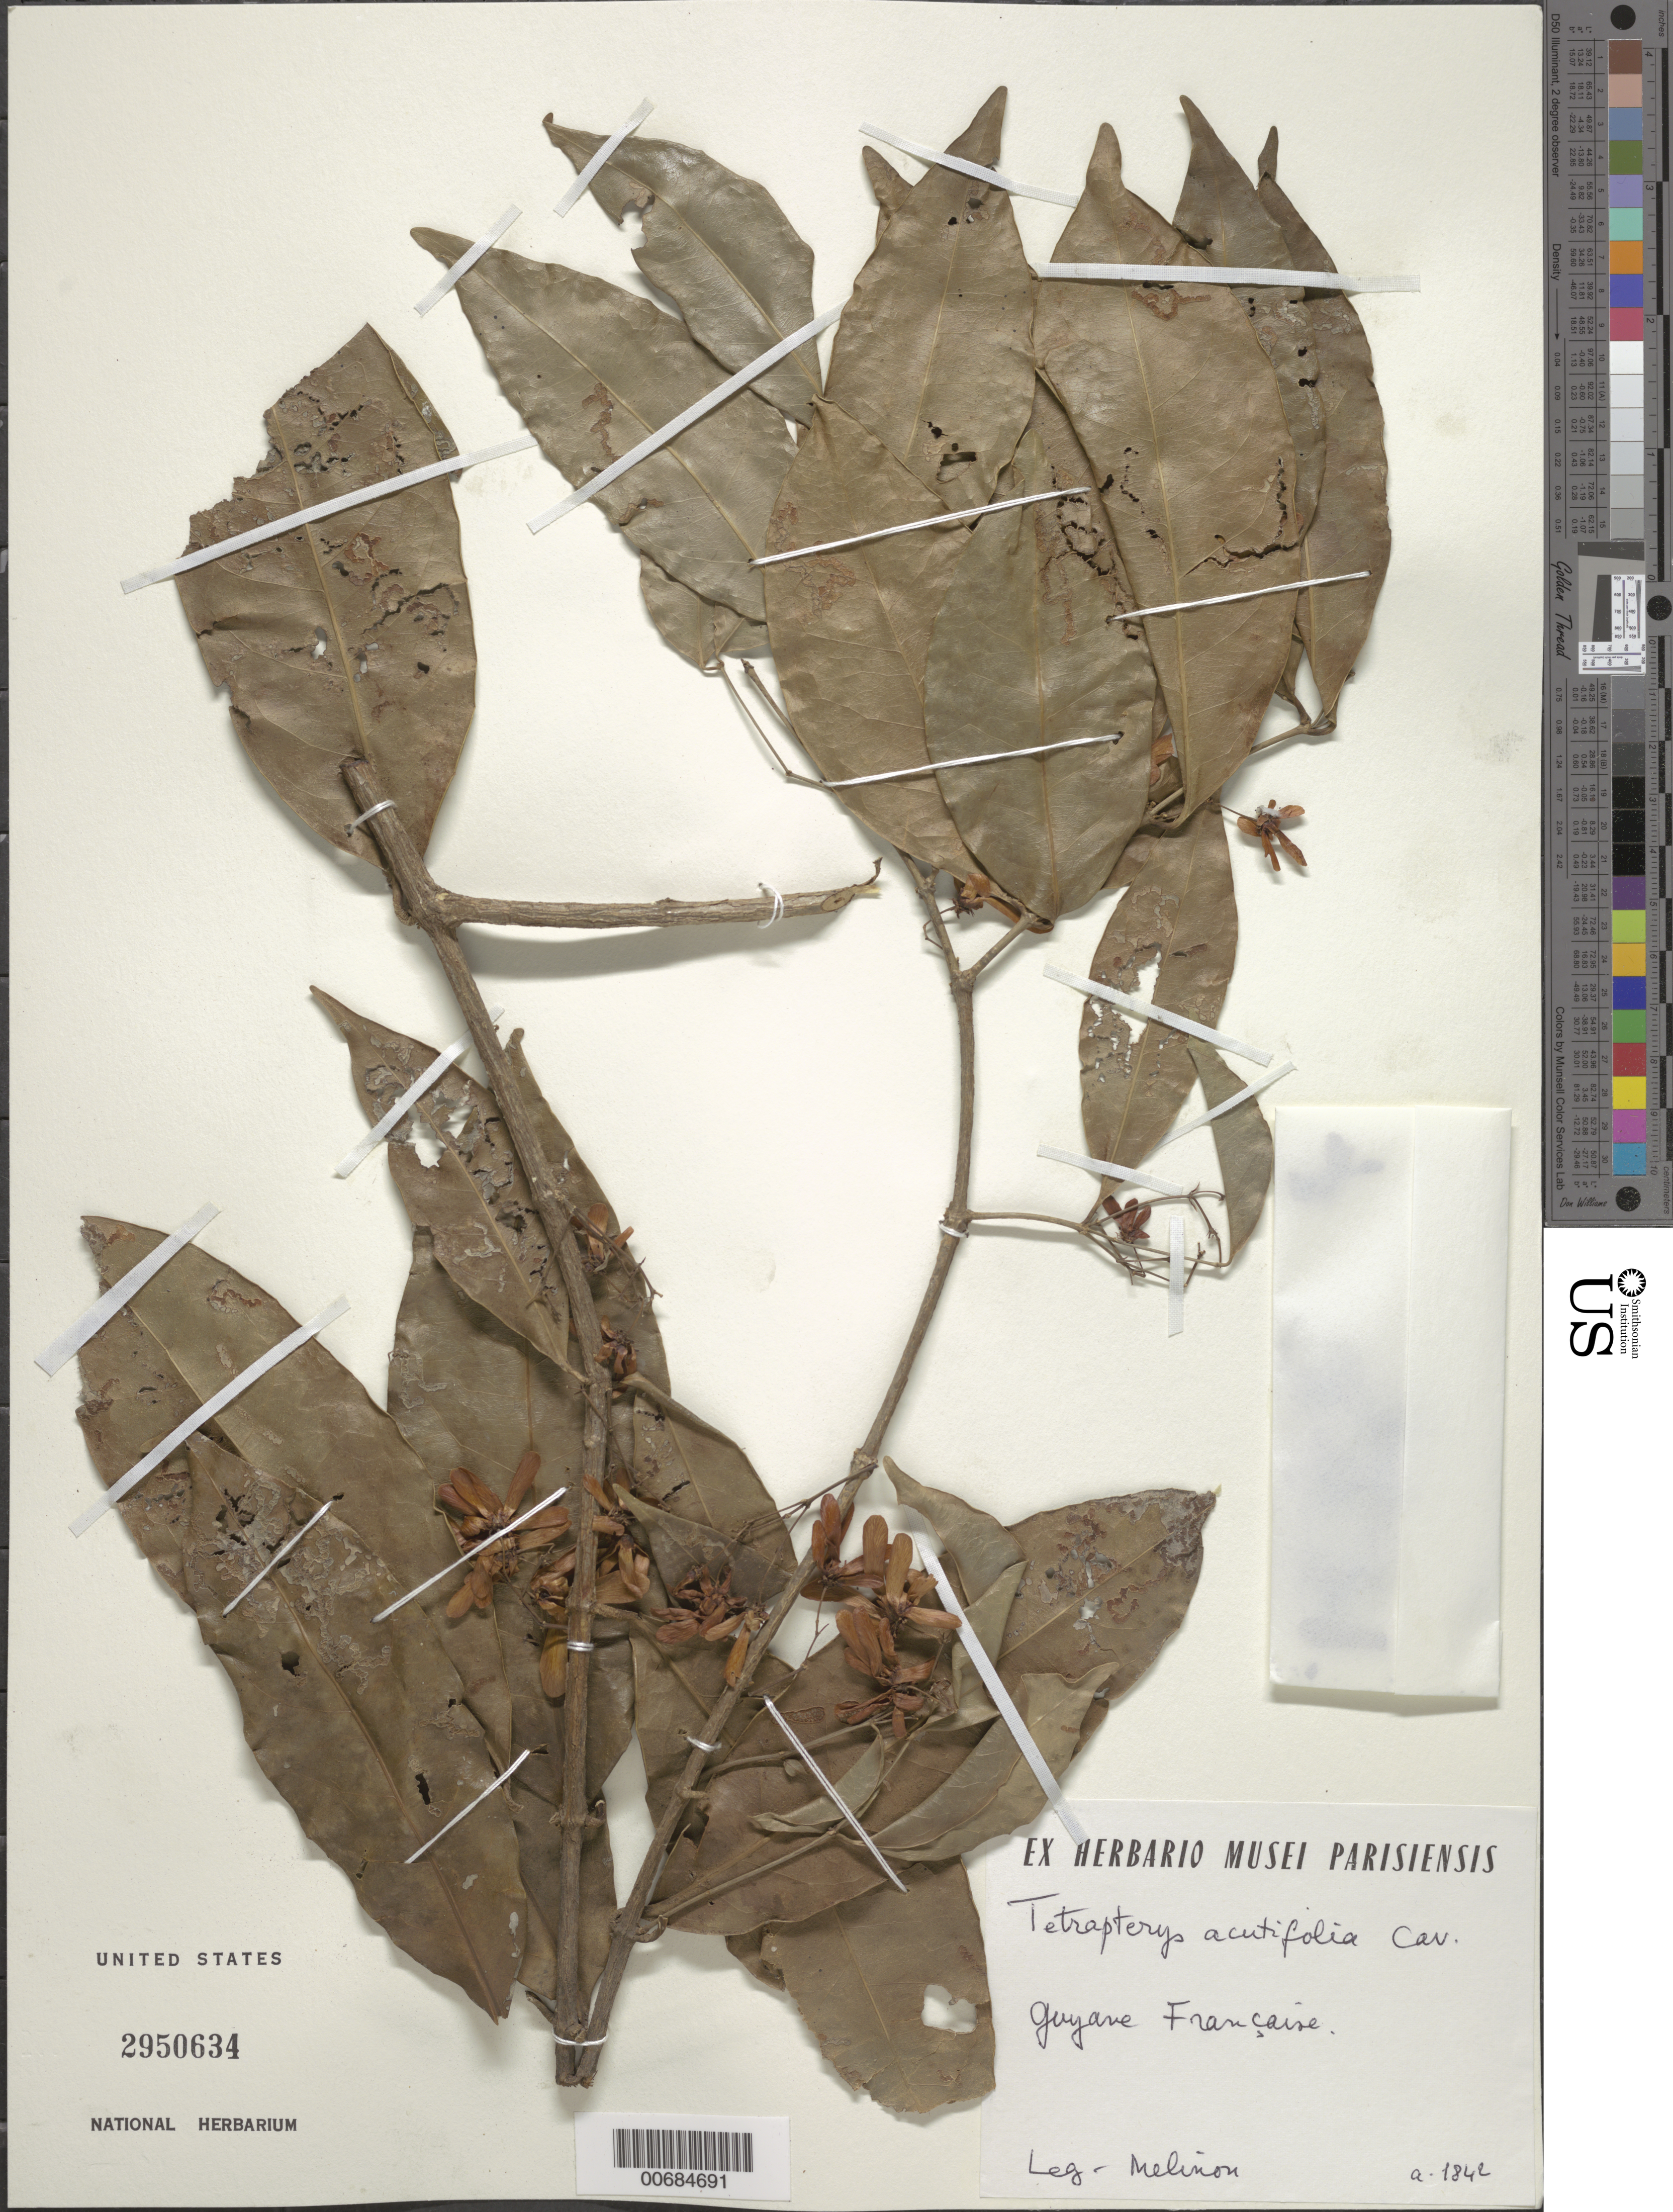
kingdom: Plantae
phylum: Tracheophyta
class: Magnoliopsida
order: Malpighiales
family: Malpighiaceae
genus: Tetrapterys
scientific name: Tetrapterys acutifolia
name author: Cav.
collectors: E. Mélinon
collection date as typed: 1842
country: French Guiana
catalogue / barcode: US 2950634